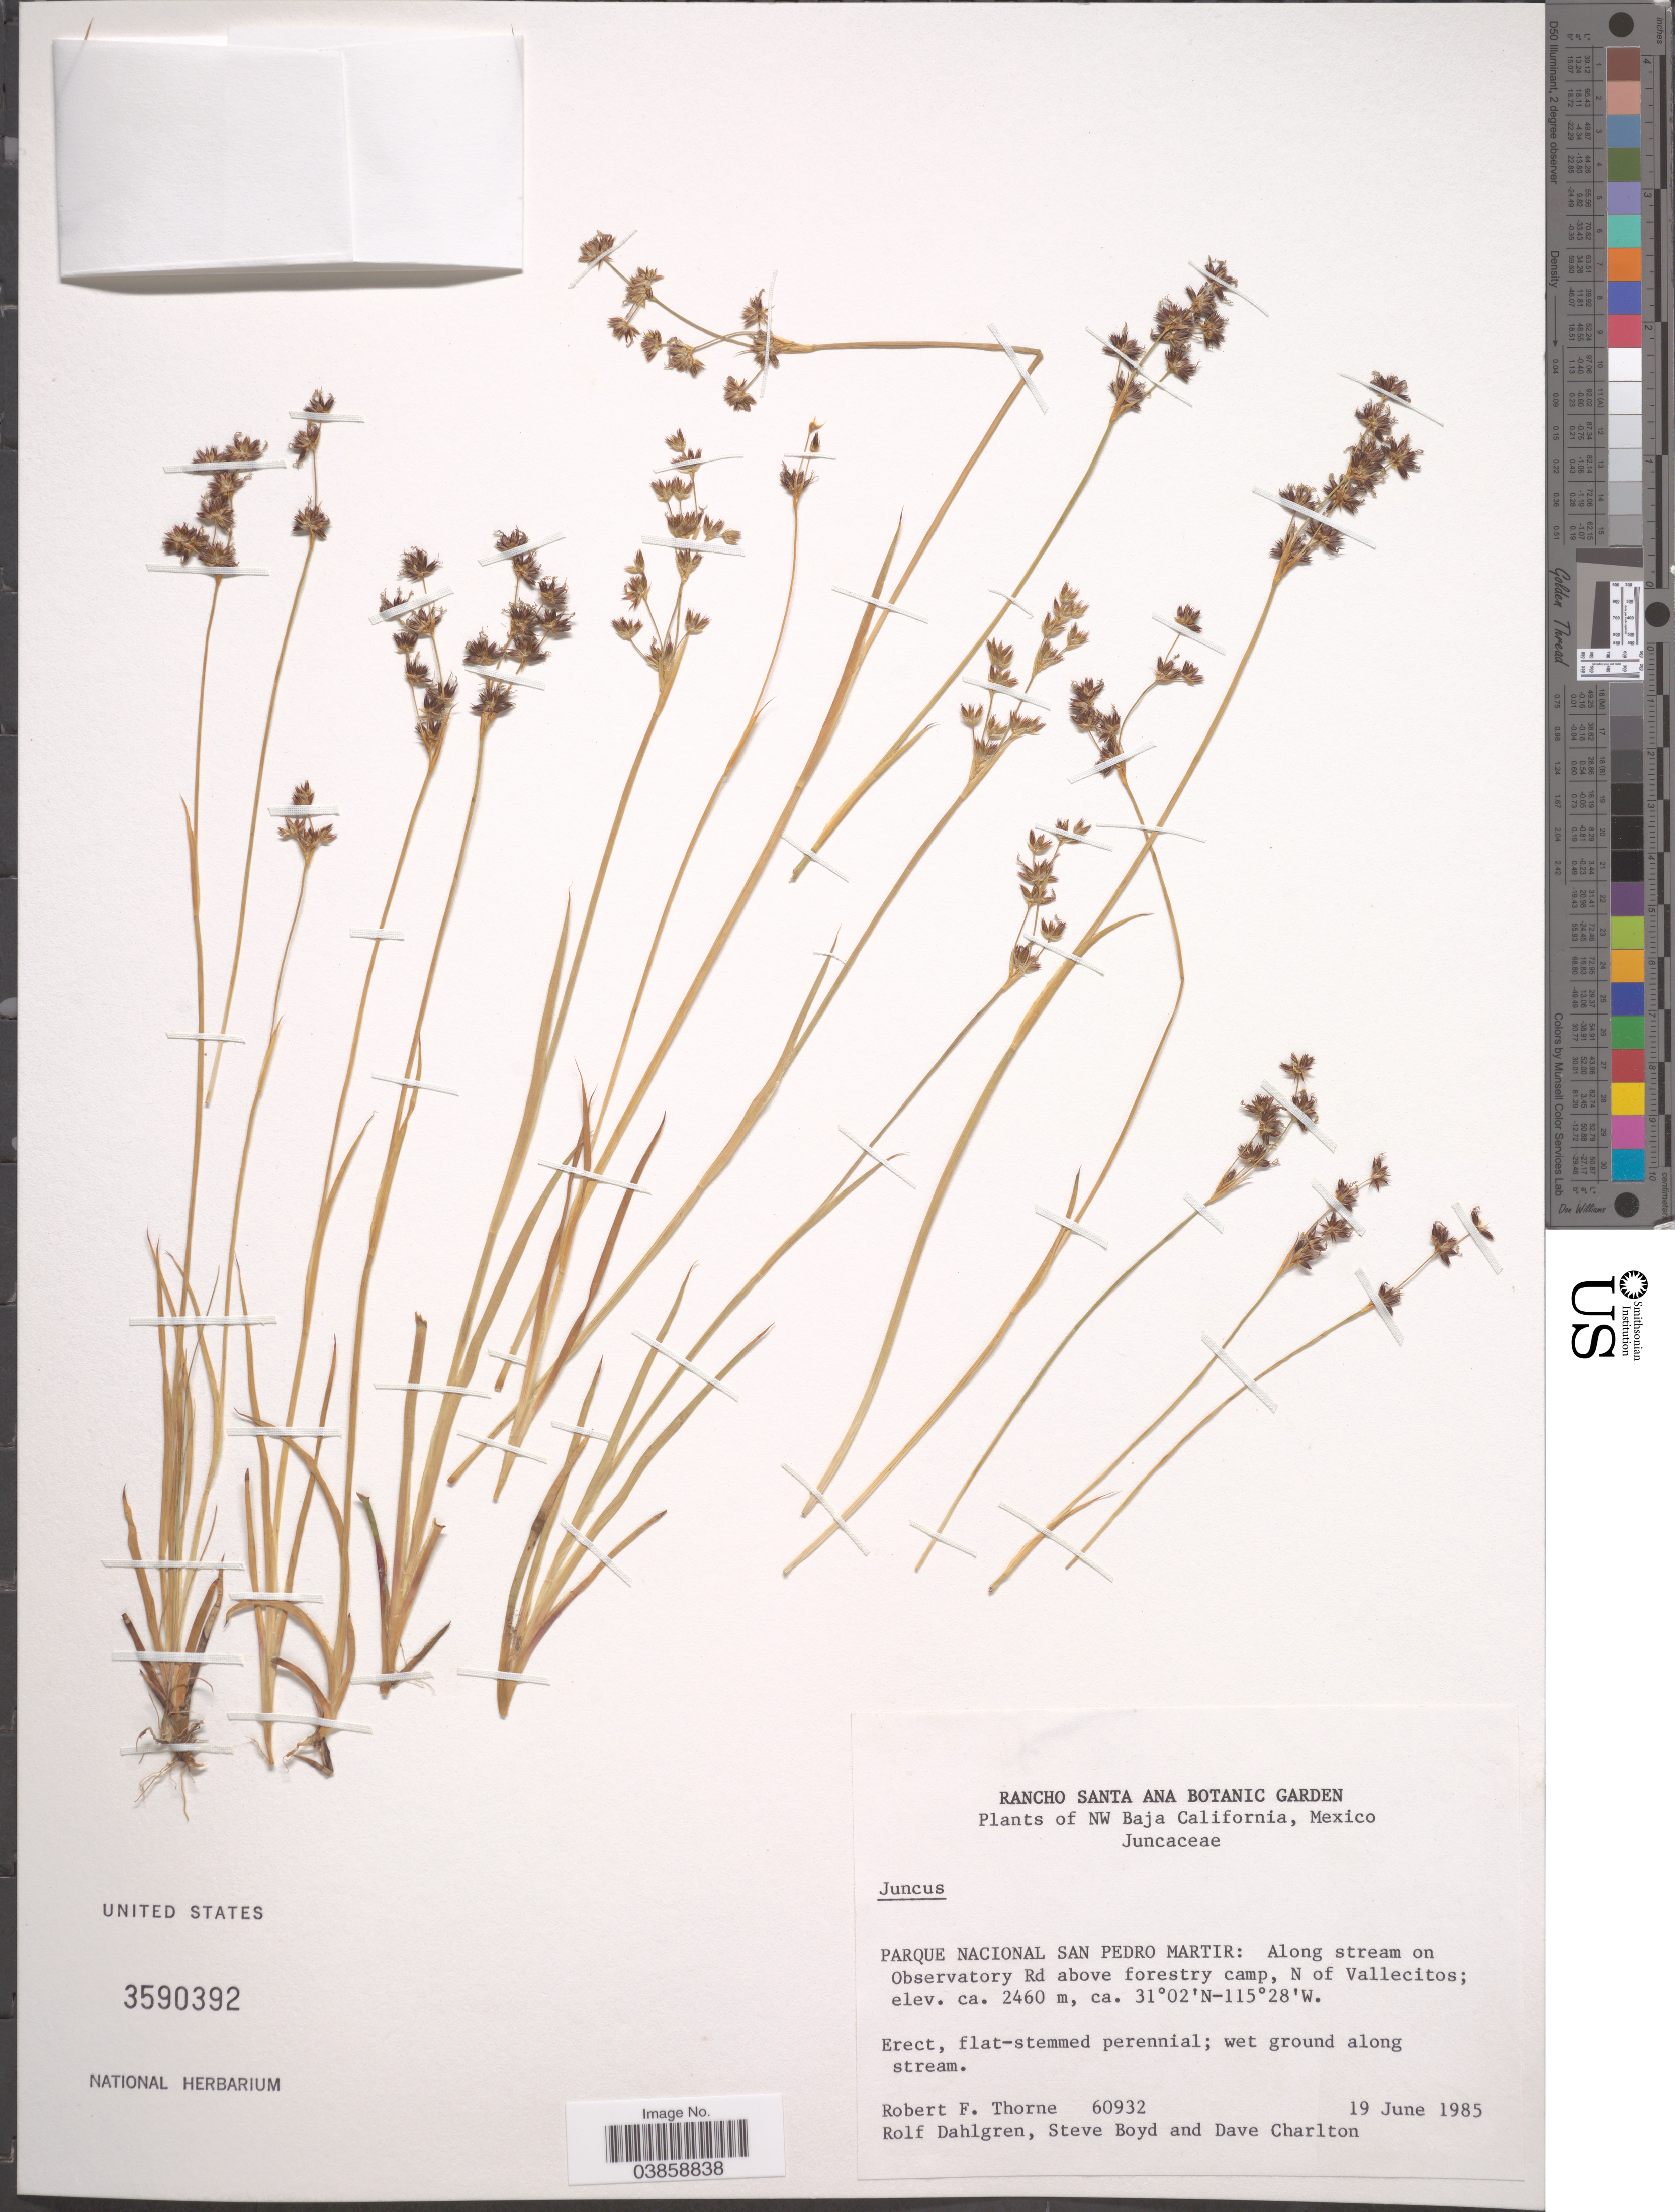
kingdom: Plantae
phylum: Tracheophyta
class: Liliopsida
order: Poales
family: Juncaceae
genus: Juncus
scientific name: Juncus sp.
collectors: R. F. Thorne, R. Dahlgren, S. Boyd & D. Charlton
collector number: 60932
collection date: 1985-06-19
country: Mexico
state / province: Baja California Norte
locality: NW Baja California. Parque Nacional San Pedro Martir: Along stream on Observatory Rd above forestry camp, N of Vallecitos.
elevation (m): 2460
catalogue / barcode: US 3590392